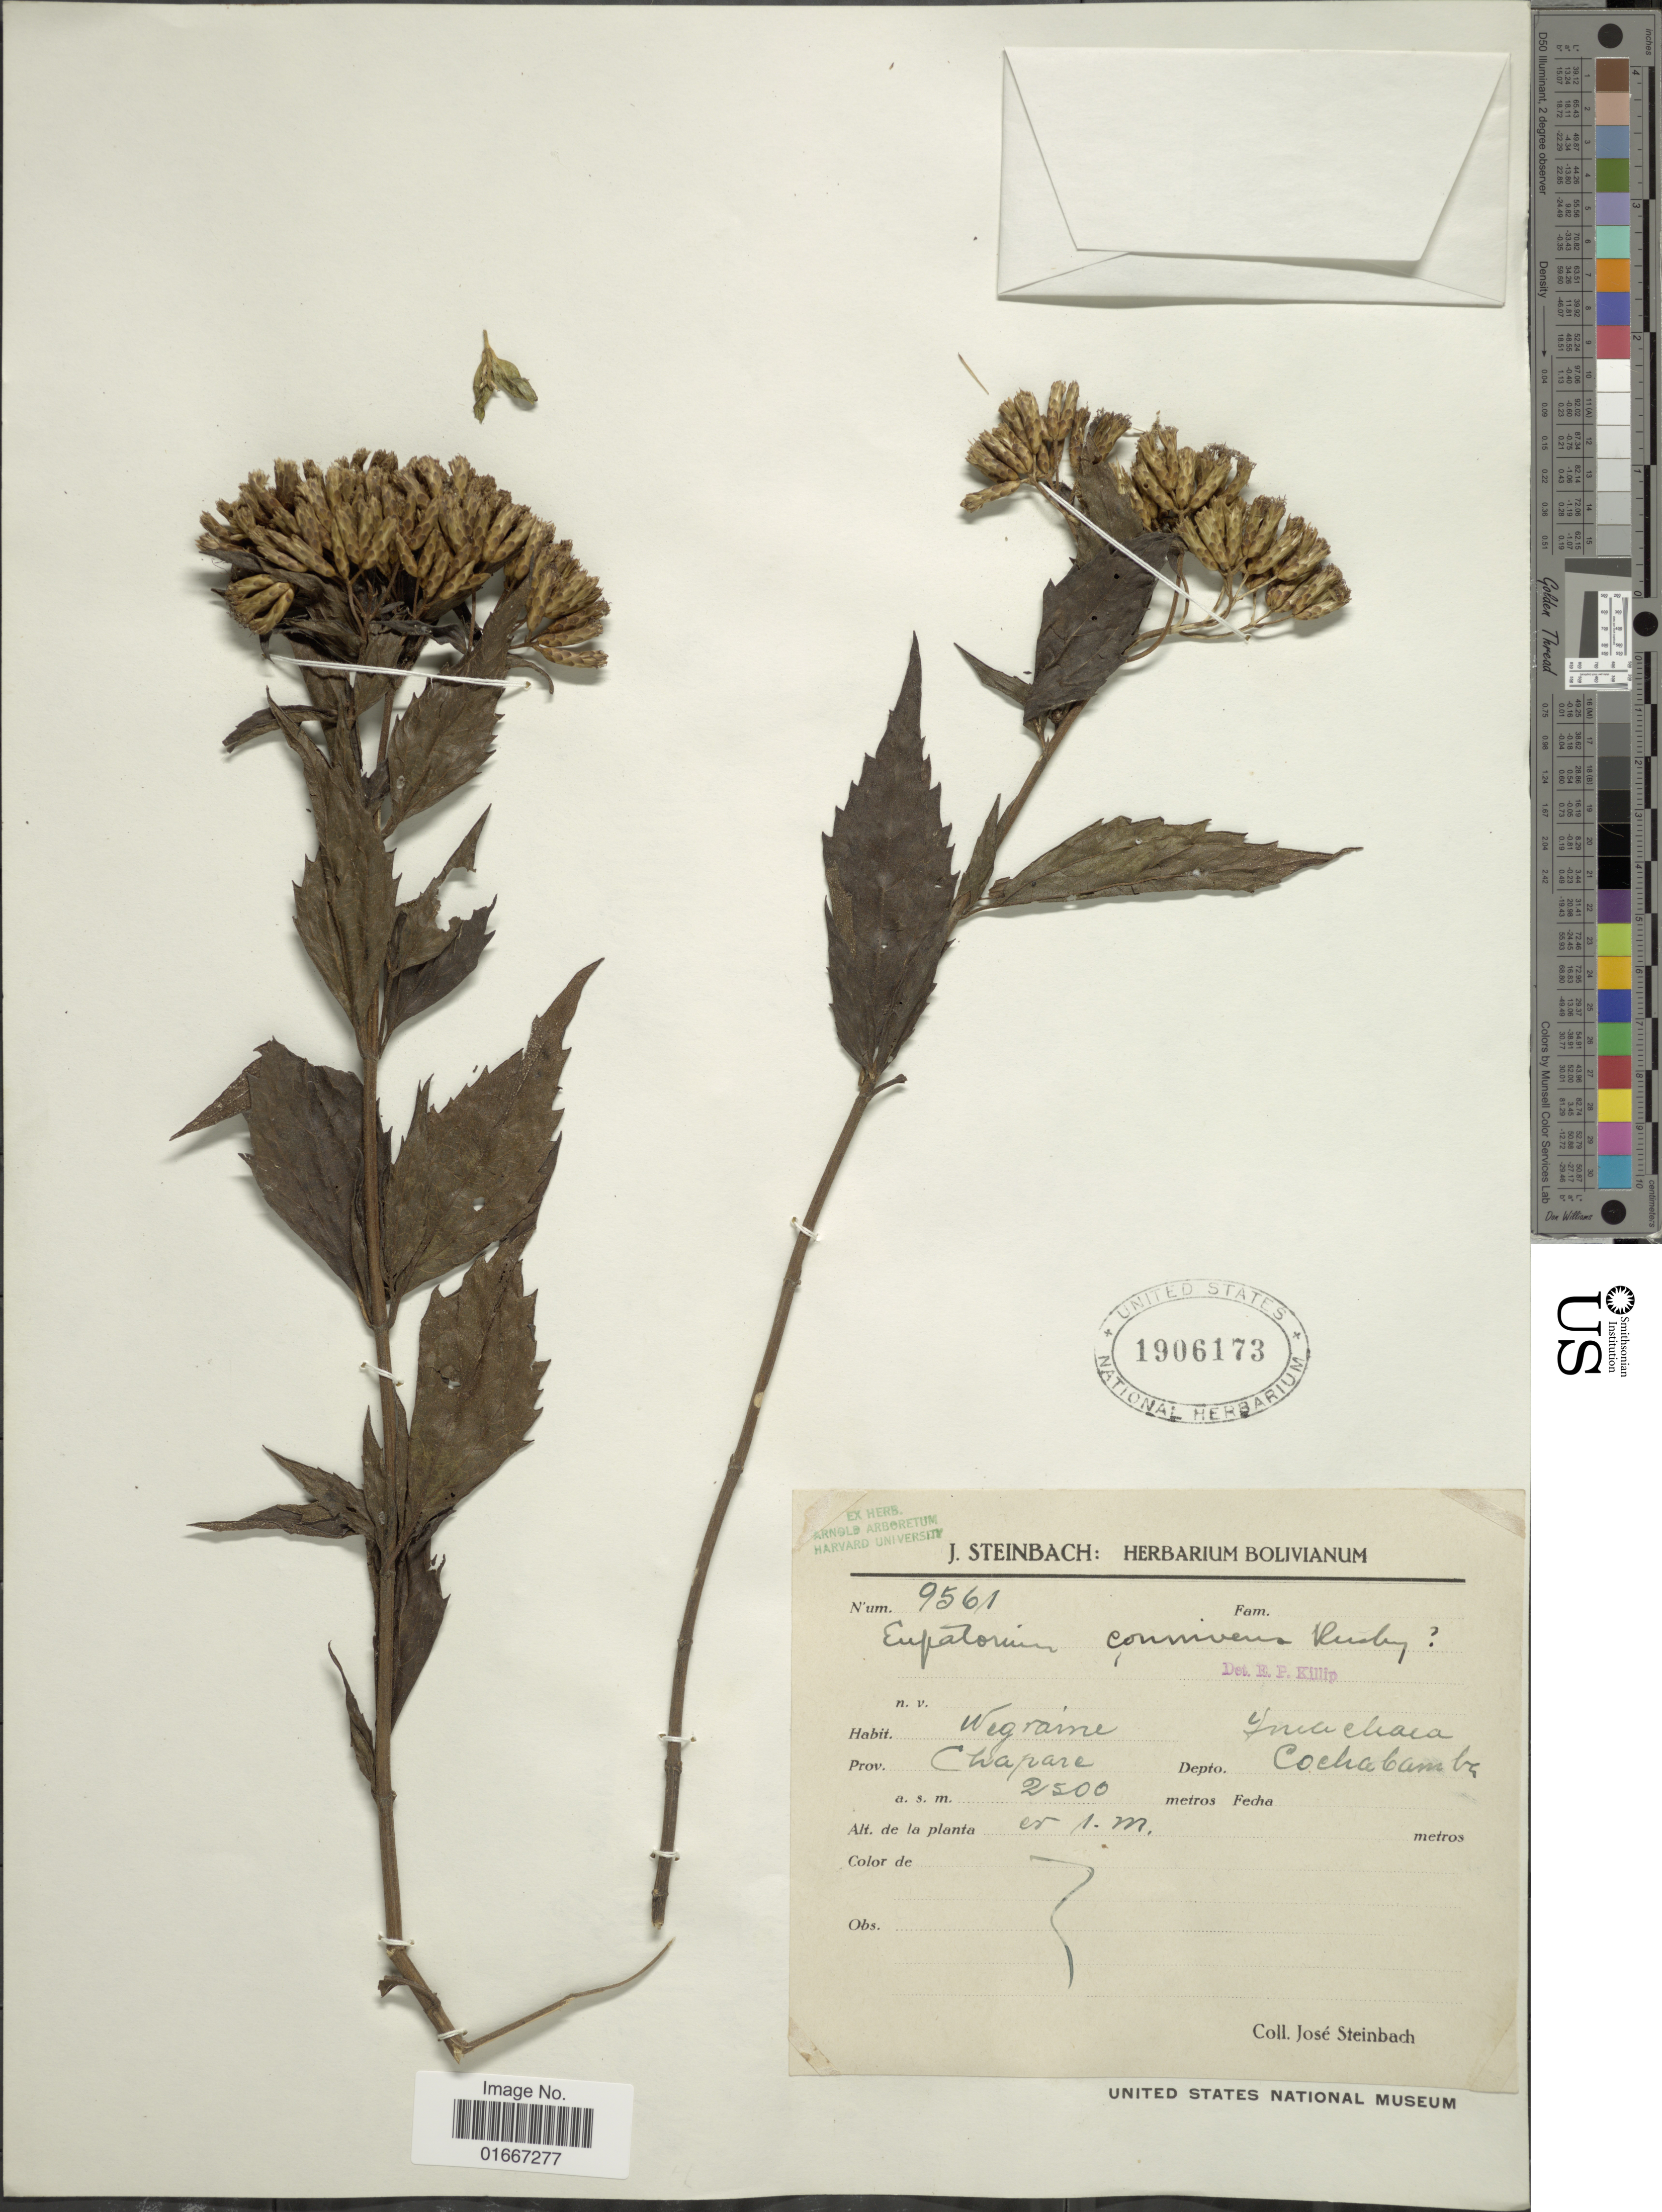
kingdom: Plantae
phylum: Tracheophyta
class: Magnoliopsida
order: Asterales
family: Asteraceae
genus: Chromolaena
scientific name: Chromolaena connivens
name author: (Rusby) R.M. King & H. Rob.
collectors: J. Steinbach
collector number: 9561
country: Bolivia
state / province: Cochabamba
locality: Wegraine Huanchaca, Prov. Chapare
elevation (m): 2500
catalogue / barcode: US 1906173